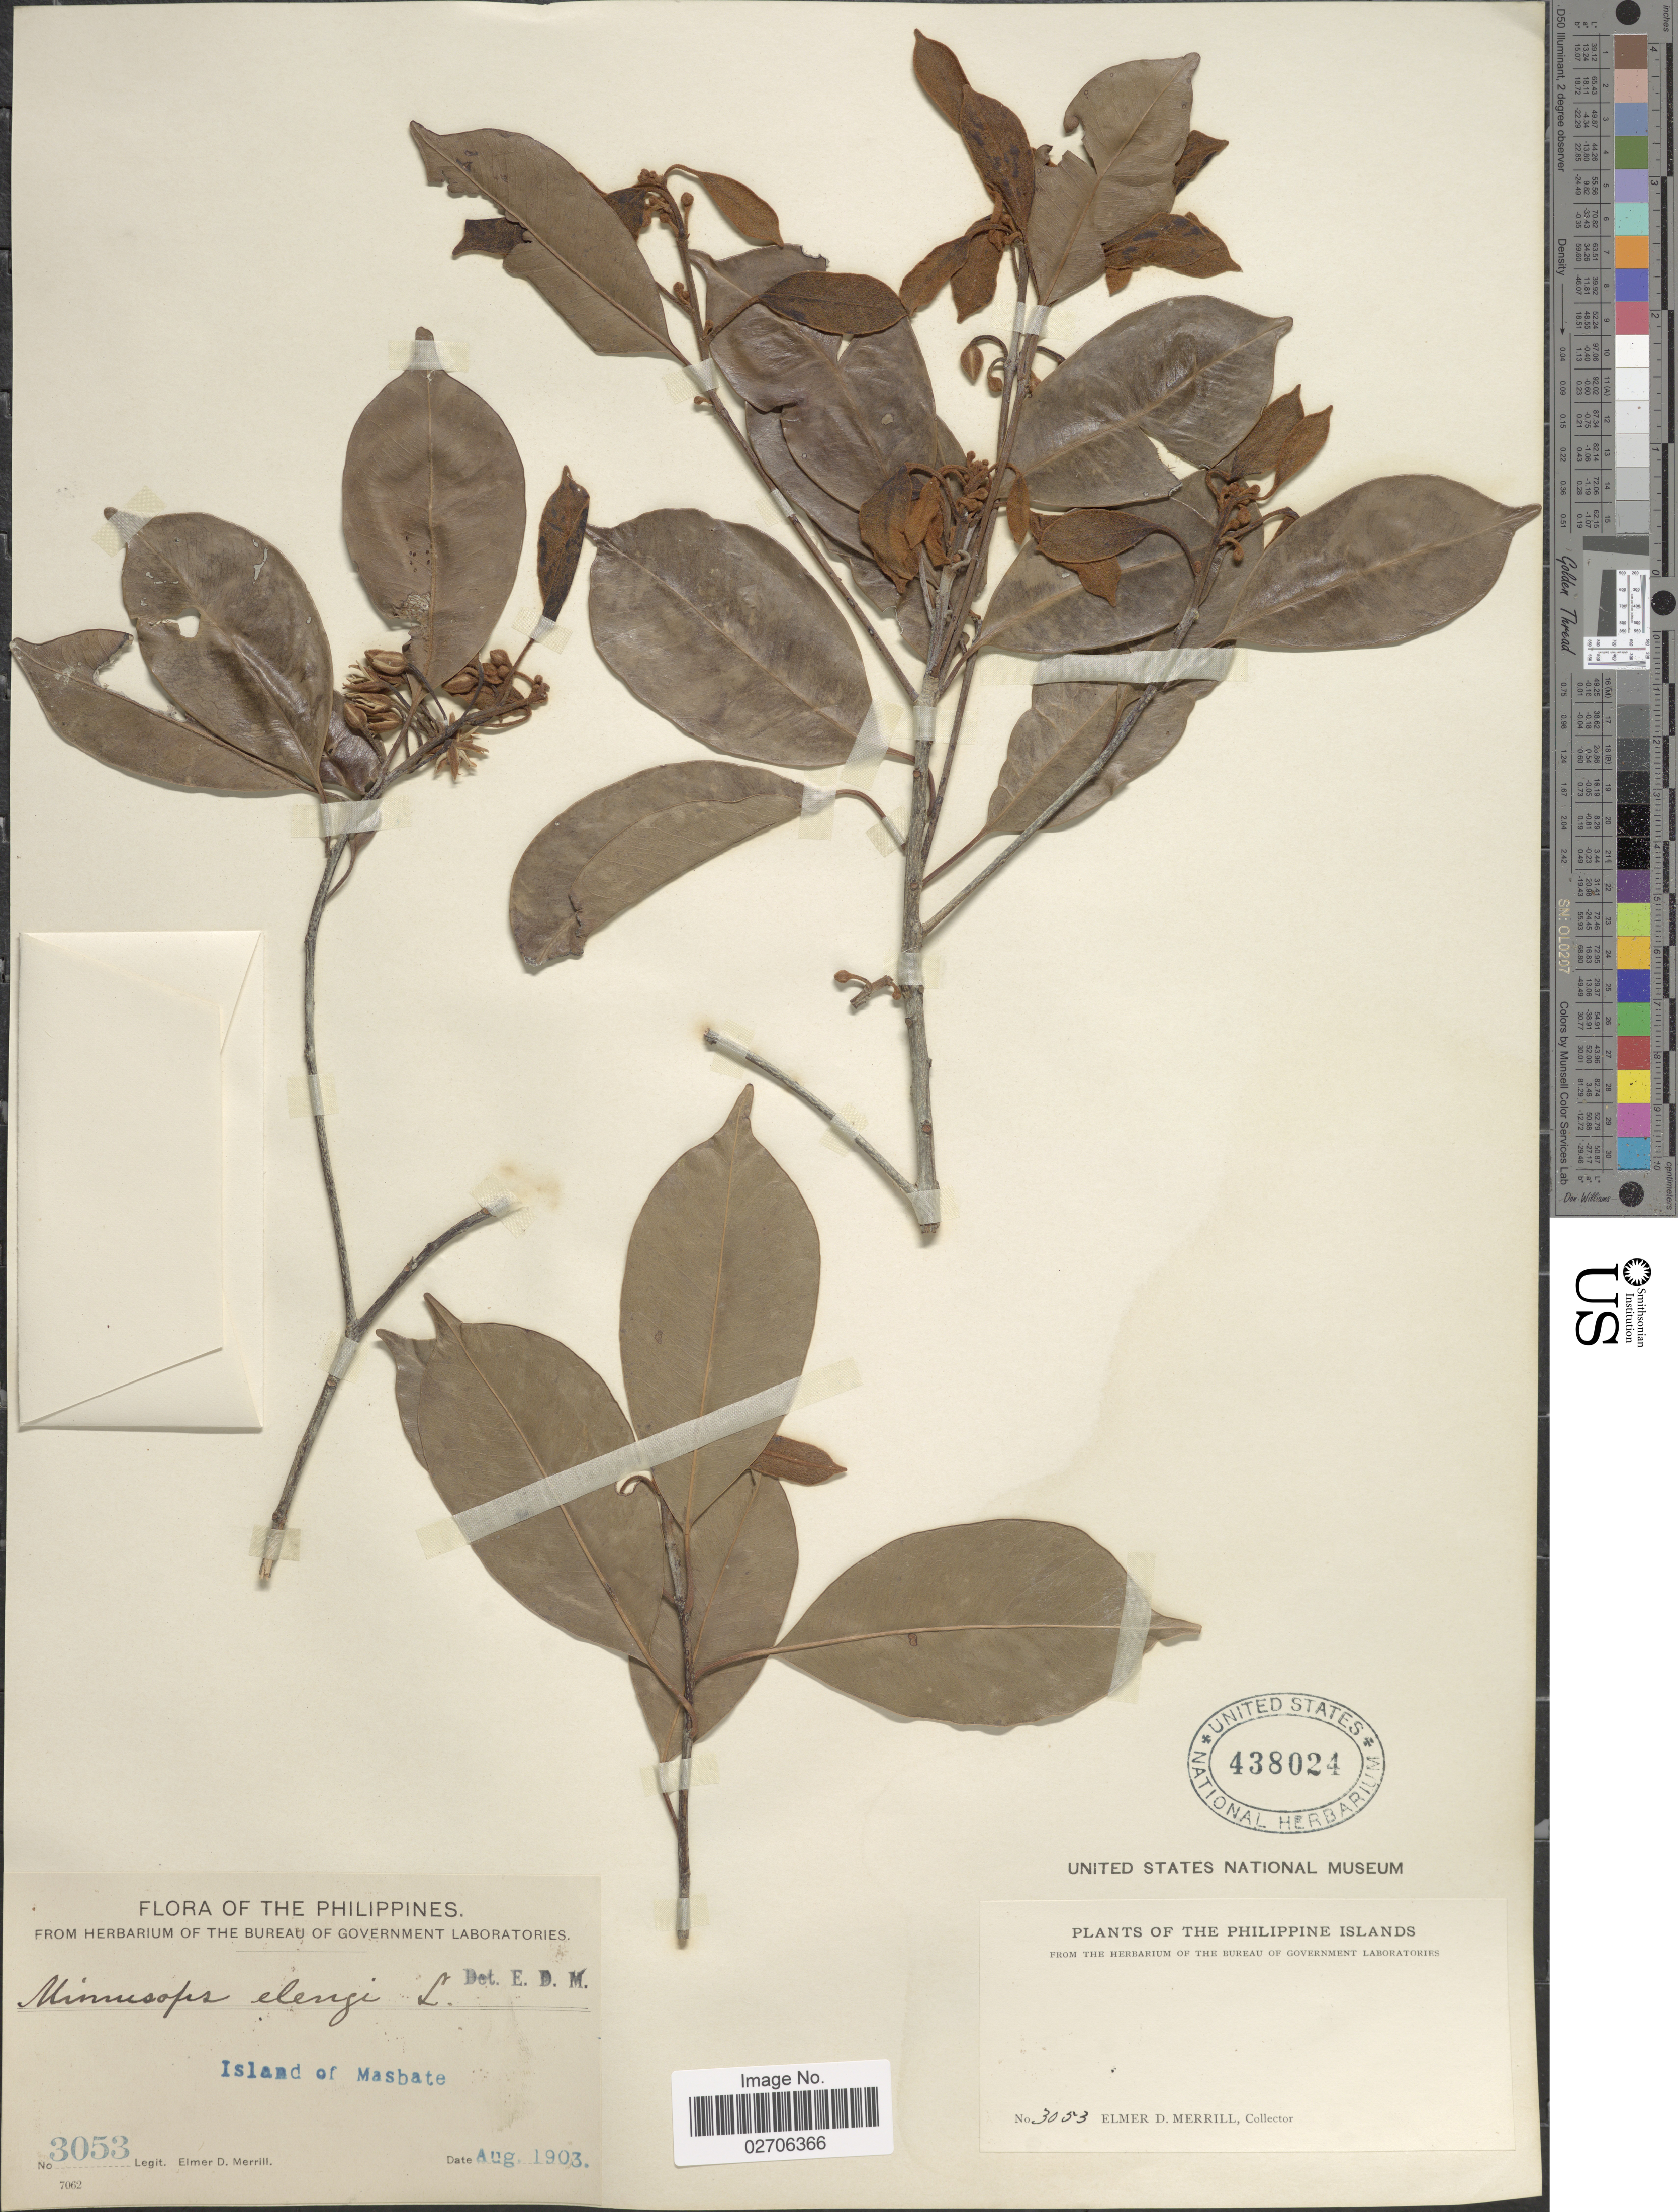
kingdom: Plantae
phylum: Tracheophyta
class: Magnoliopsida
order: Ericales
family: Sapotaceae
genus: Mimusops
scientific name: Mimusops djave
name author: Engl.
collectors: E. D. Merrill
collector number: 3053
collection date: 1903-08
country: Philippines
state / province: Bicol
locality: Island of Masbate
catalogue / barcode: US 438024